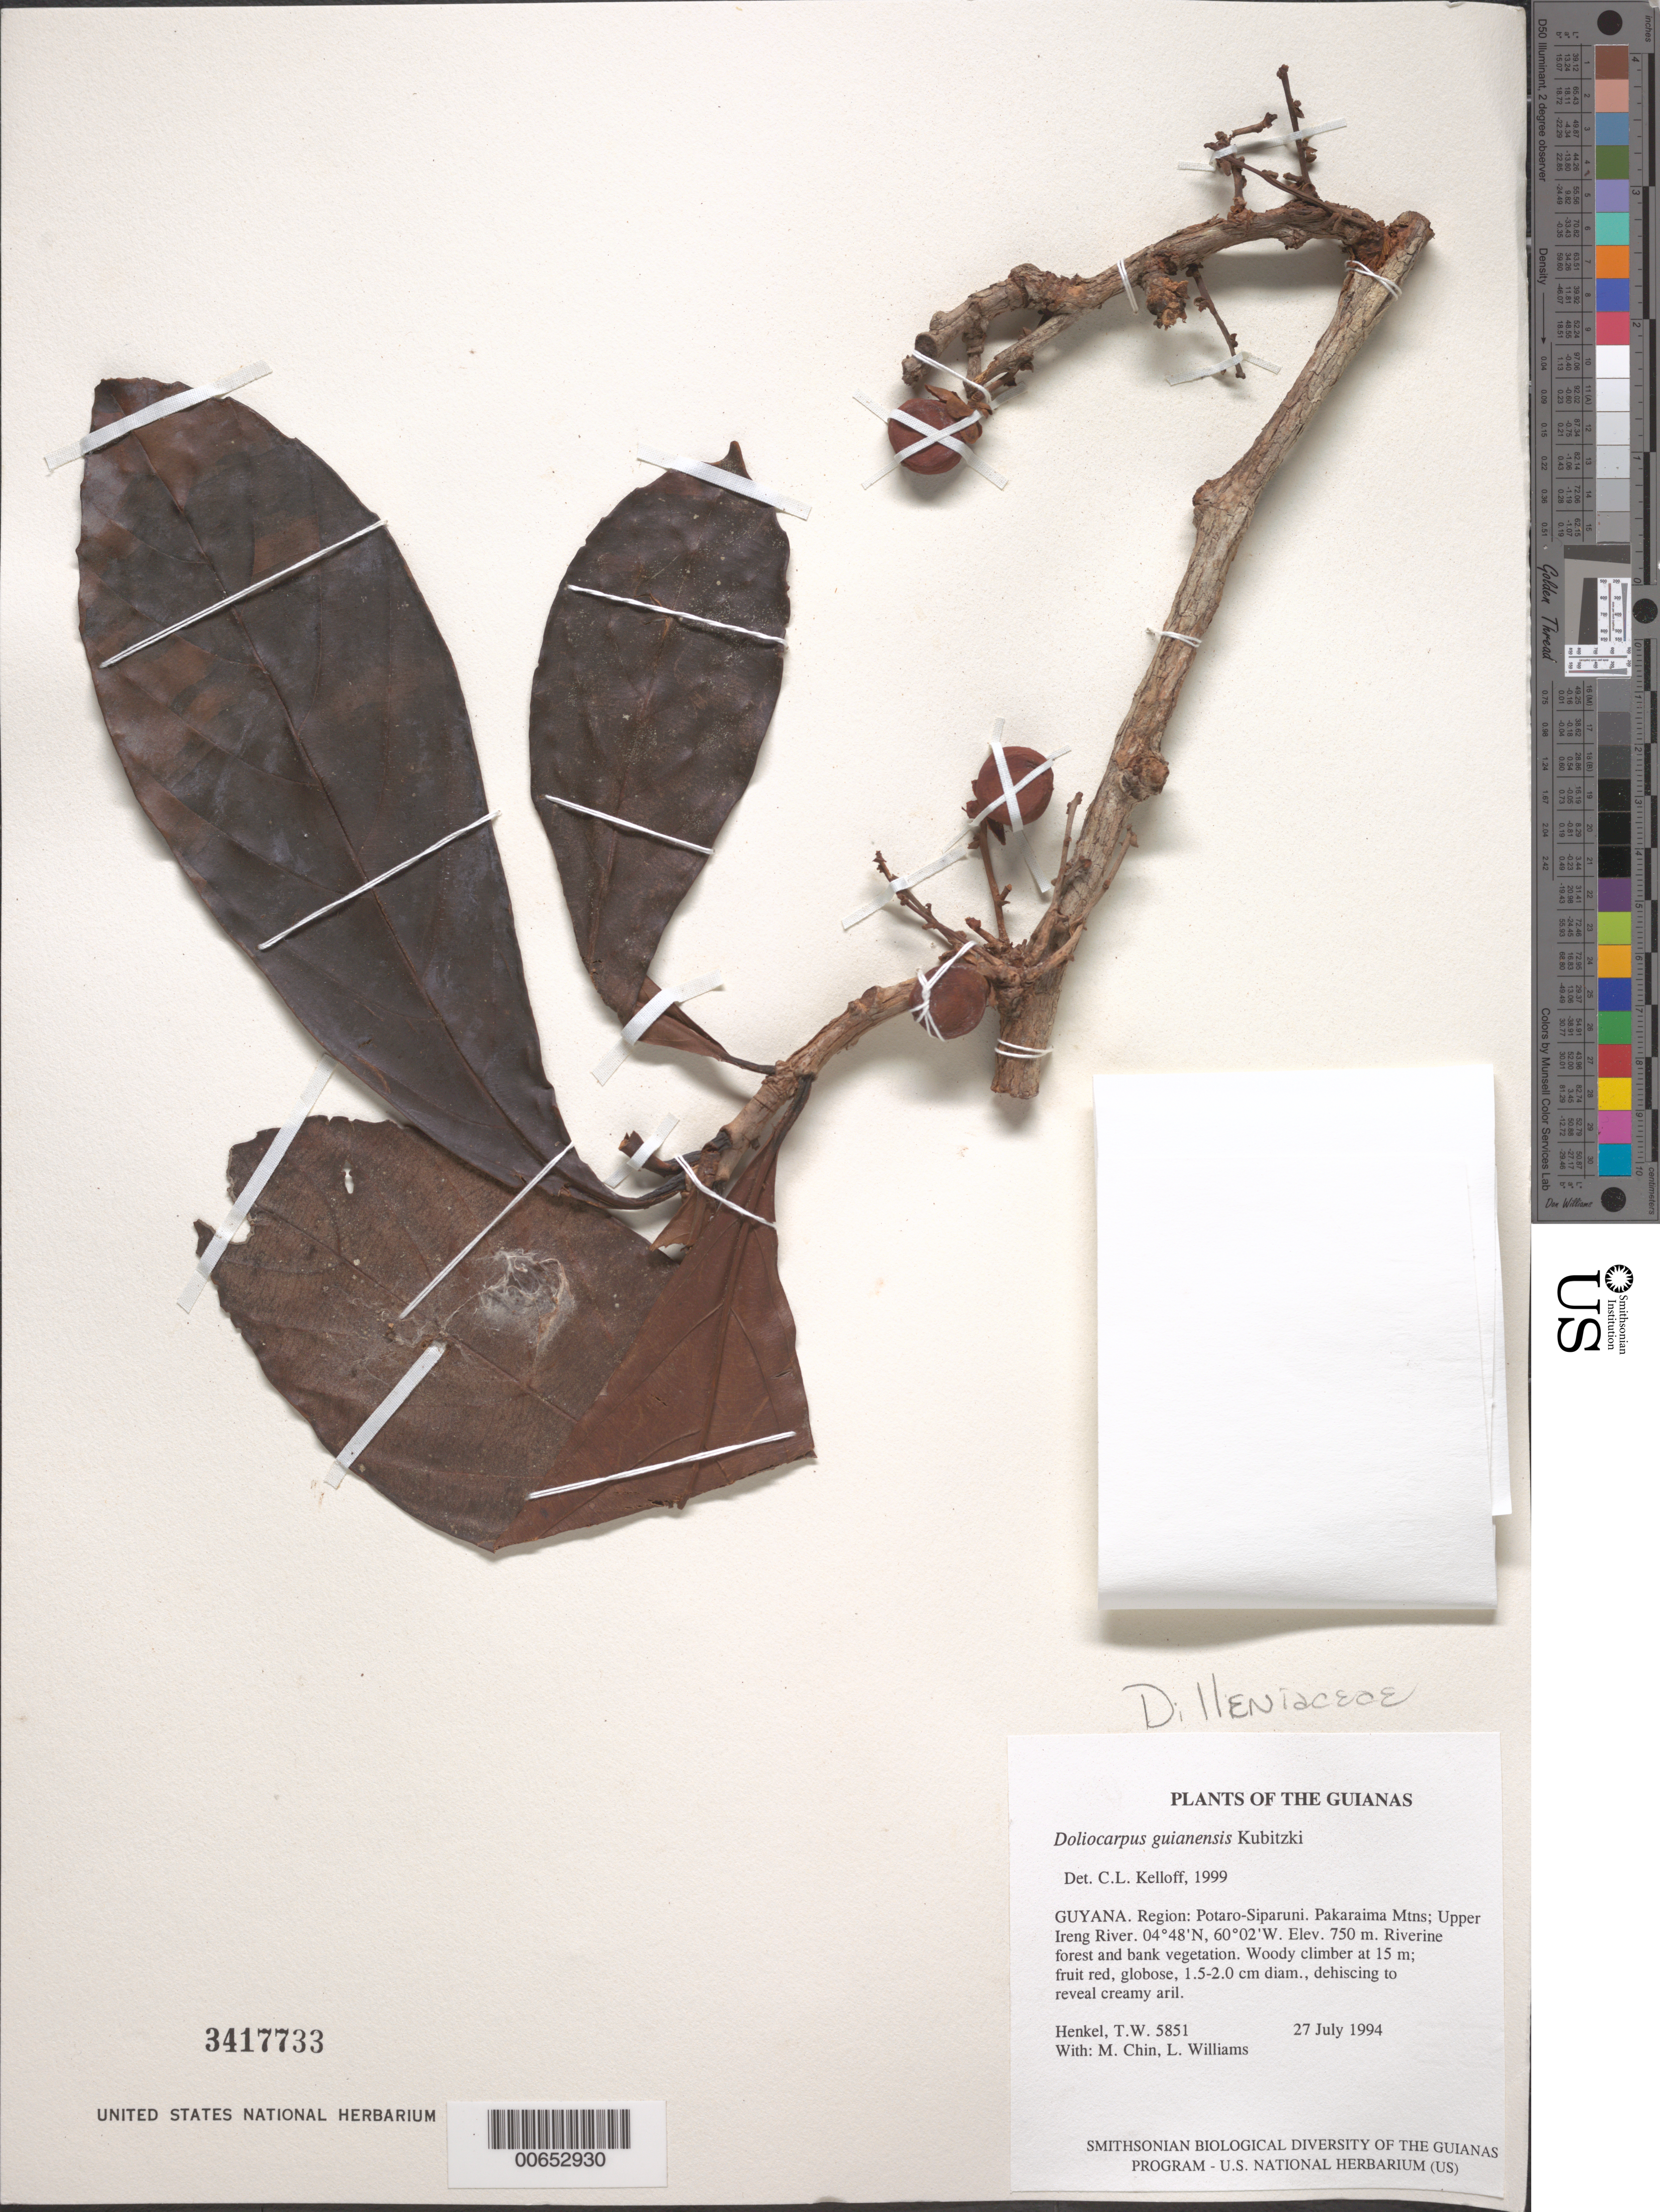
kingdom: Plantae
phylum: Tracheophyta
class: Magnoliopsida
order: Dilleniales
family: Dilleniaceae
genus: Doliocarpus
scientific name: Doliocarpus guianensis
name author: (Aubl.) Gilg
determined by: Kelloff, Carol L., (US), Smithsonian Institution - National Museum of Natural History (UNITED STATES)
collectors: T. Henkel, M. Chin & L. Williams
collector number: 5851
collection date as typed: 27 July 1994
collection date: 1994-07-27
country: Guyana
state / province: Potaro-Siparuni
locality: Pakaraima Mtns; Upper Ireng River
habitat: Riverine forest and bank vegetation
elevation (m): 750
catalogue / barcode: US 3417733